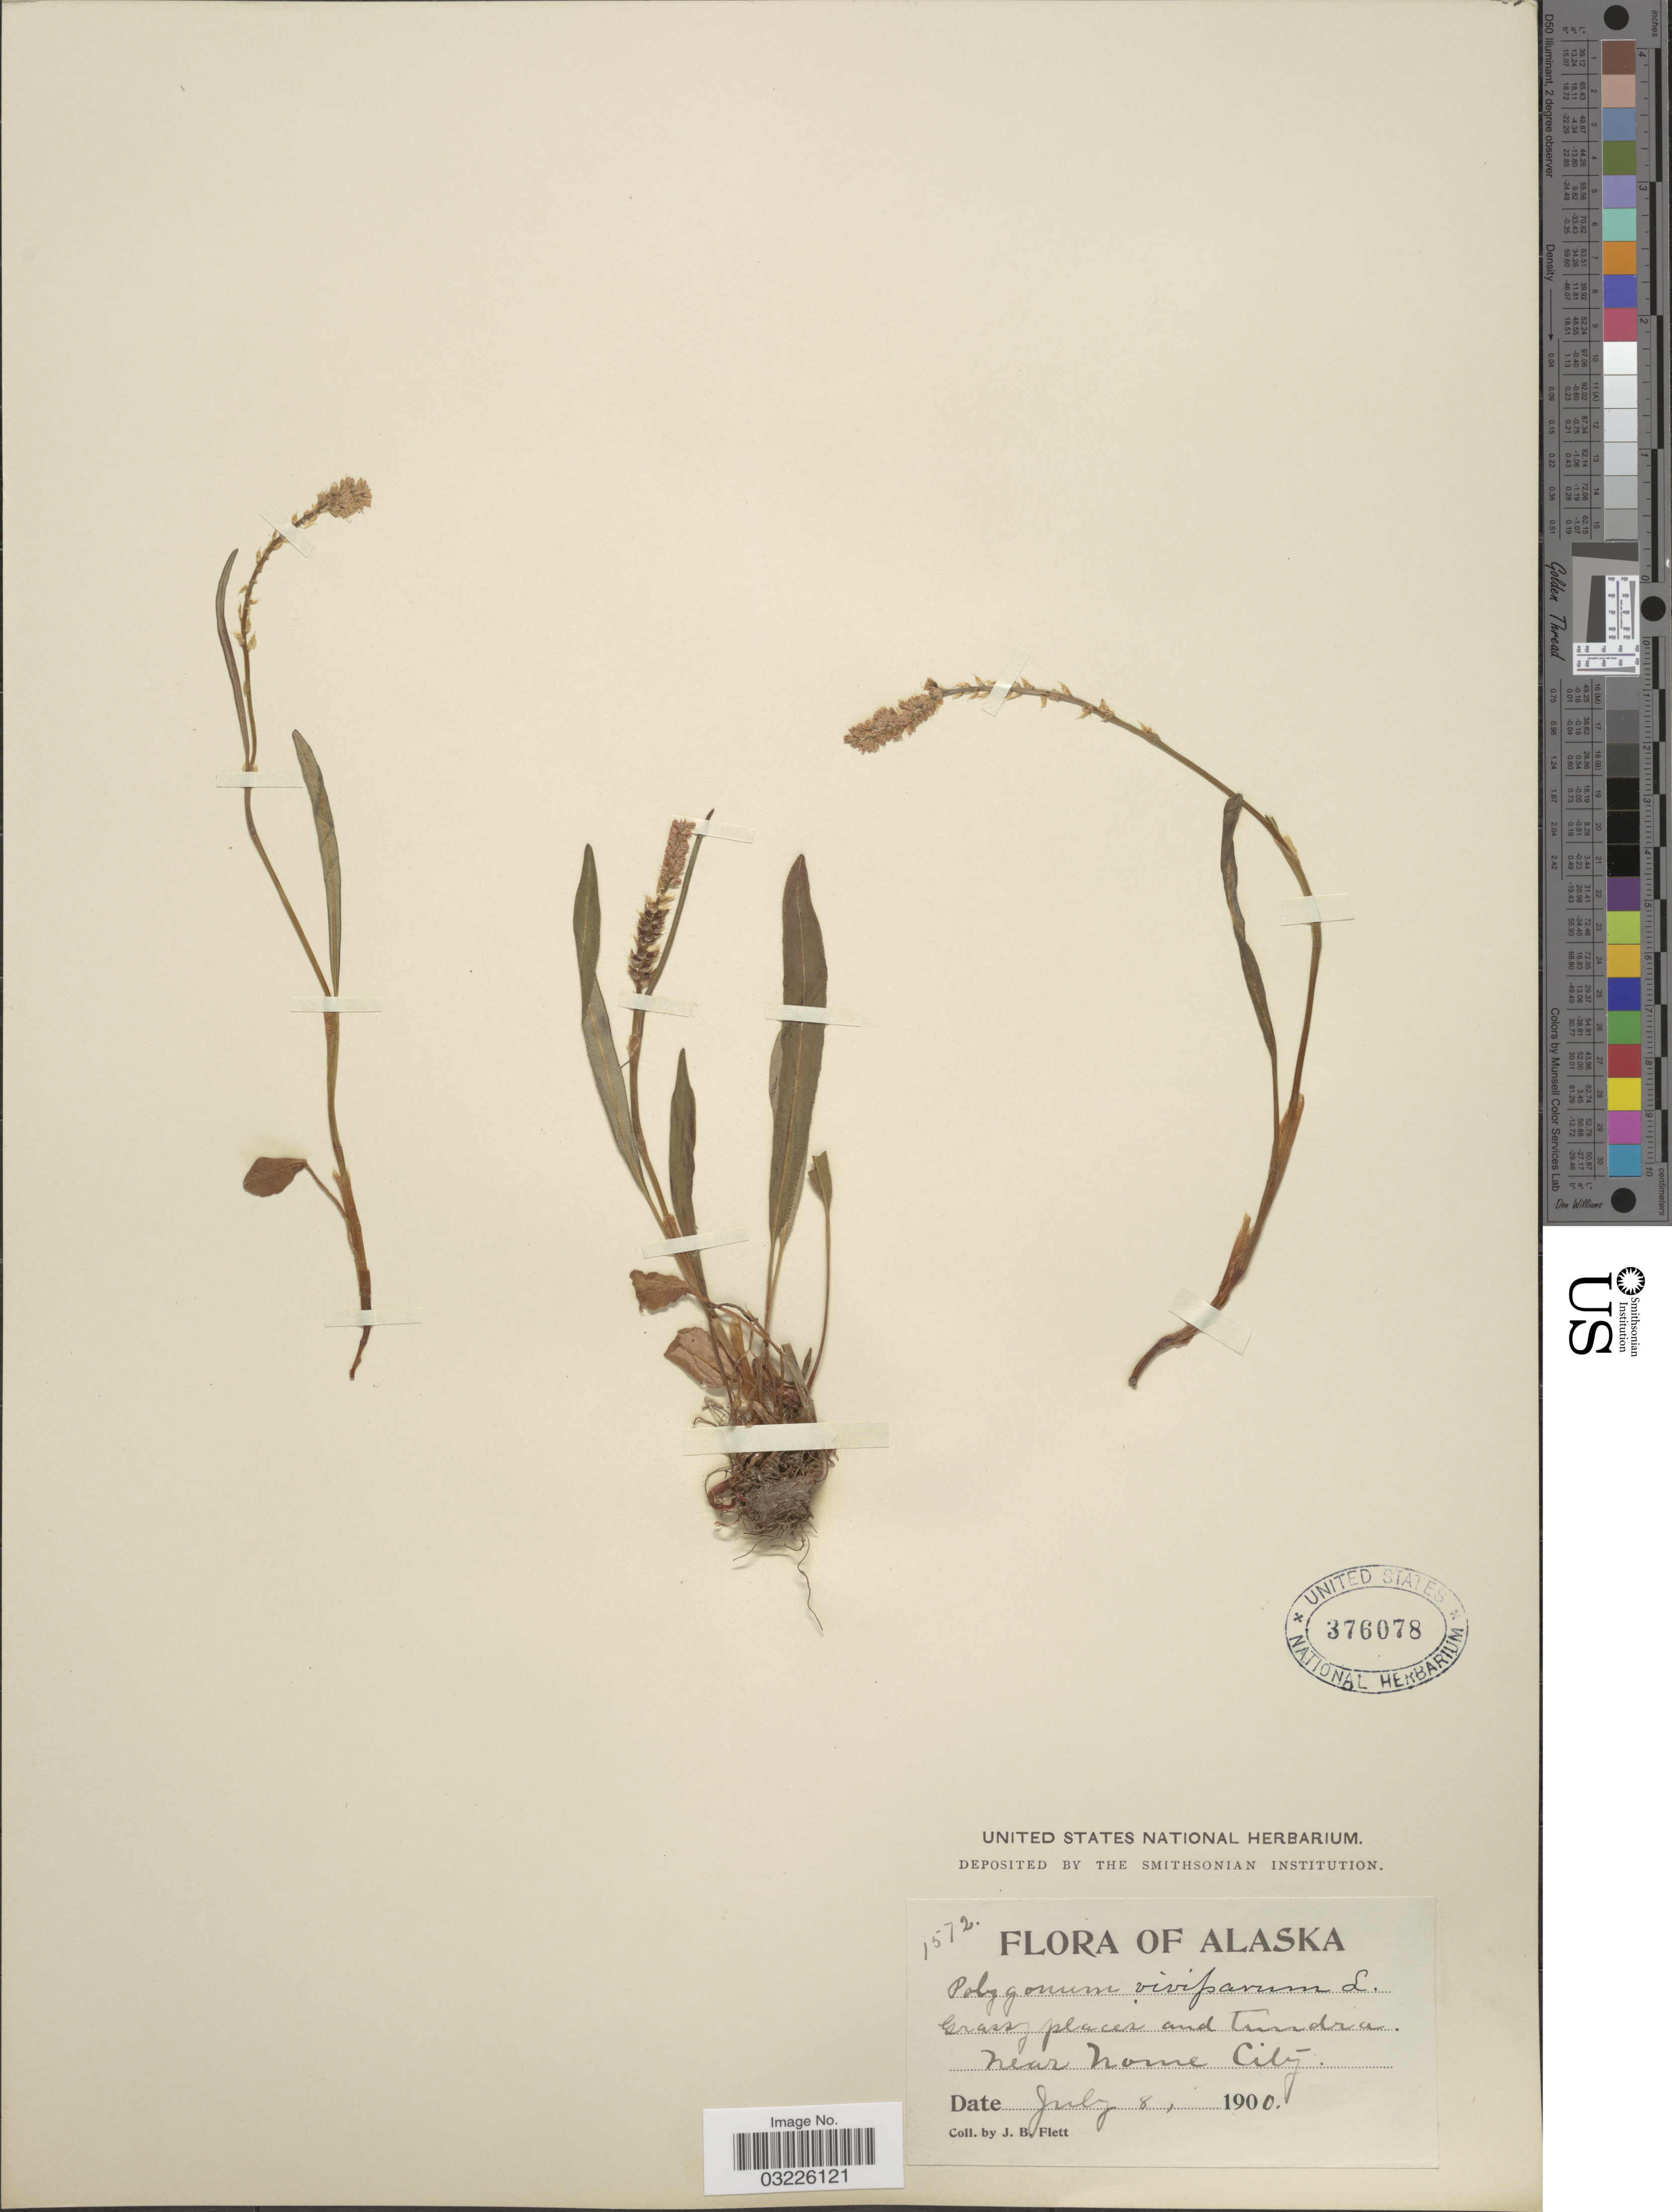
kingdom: Plantae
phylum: Tracheophyta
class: Magnoliopsida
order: Caryophyllales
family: Polygonaceae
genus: Bistorta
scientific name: Bistorta vivipara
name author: (L.) Delarbre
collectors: J. Flett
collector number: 1572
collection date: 1900-07-08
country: United States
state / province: Alaska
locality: Near Nome City.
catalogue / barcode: US 376078